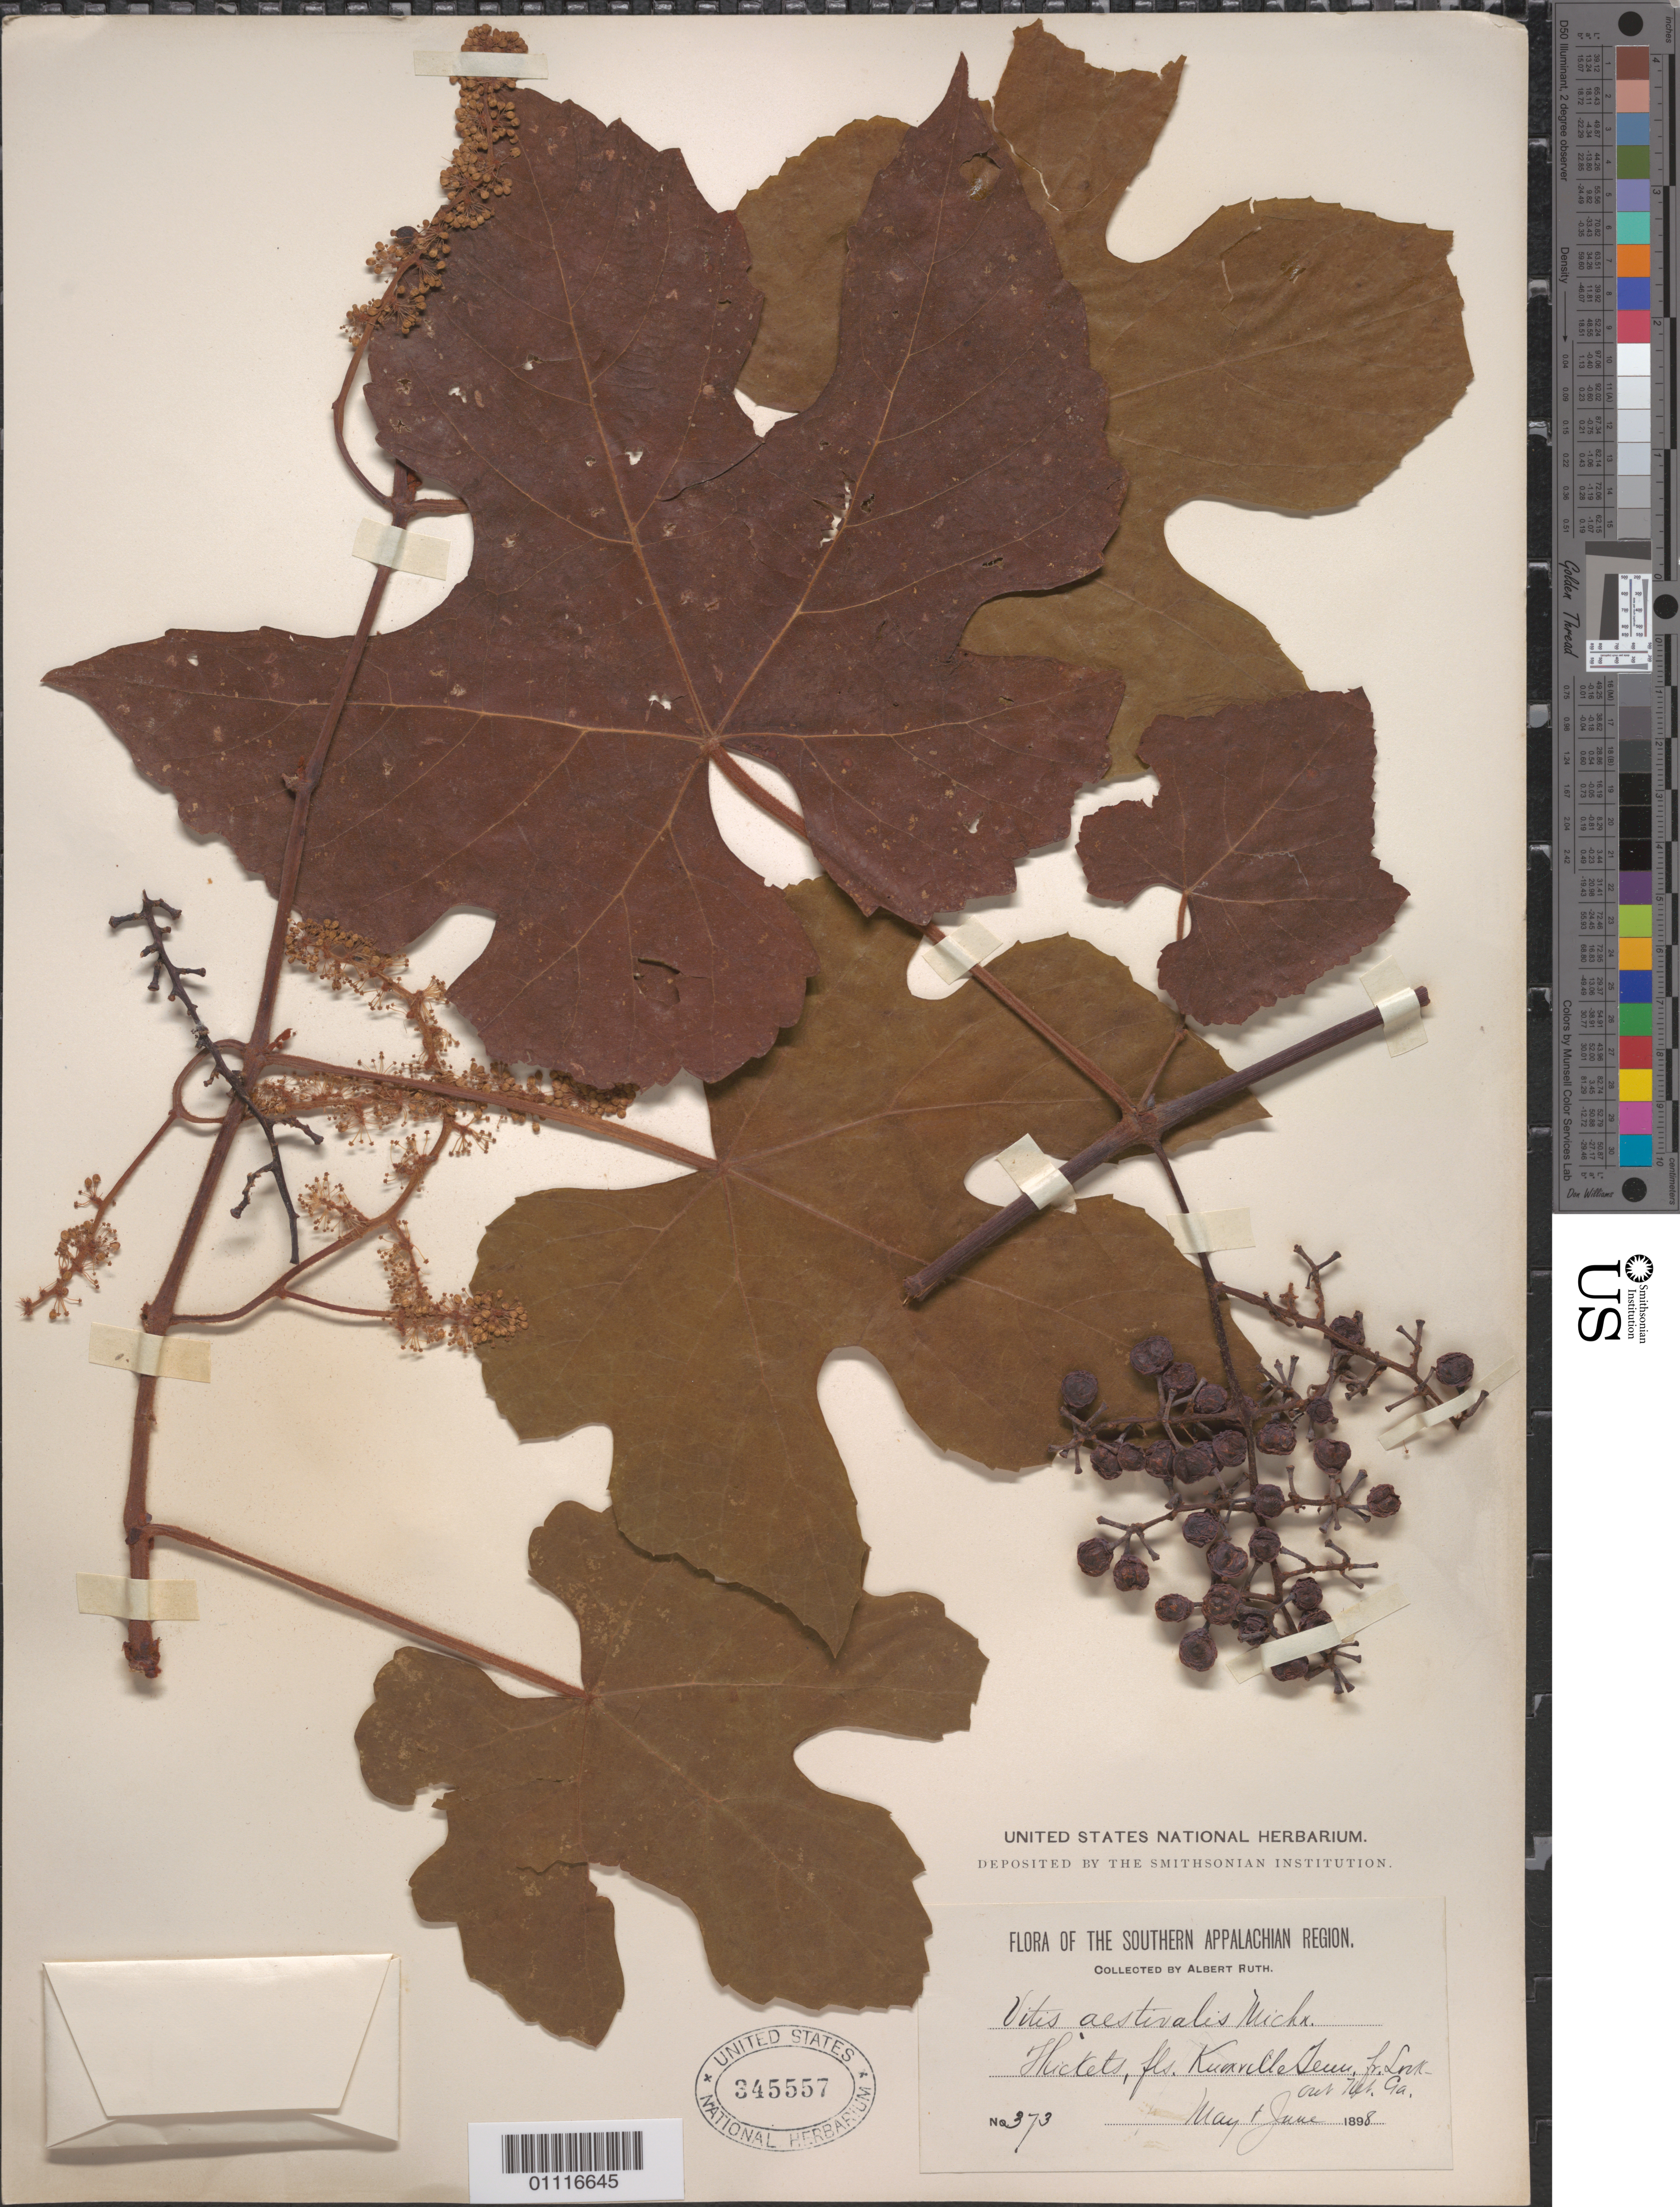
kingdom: Plantae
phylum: Tracheophyta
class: Magnoliopsida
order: Vitales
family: Vitaceae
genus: Vitis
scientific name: Vitis aestivalis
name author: Michx.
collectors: A. Ruth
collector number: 373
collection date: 1898-05/1898-06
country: United States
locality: Fl. Knoxville Tenn, Fr. Lookout Mt. Ga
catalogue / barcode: US 345557